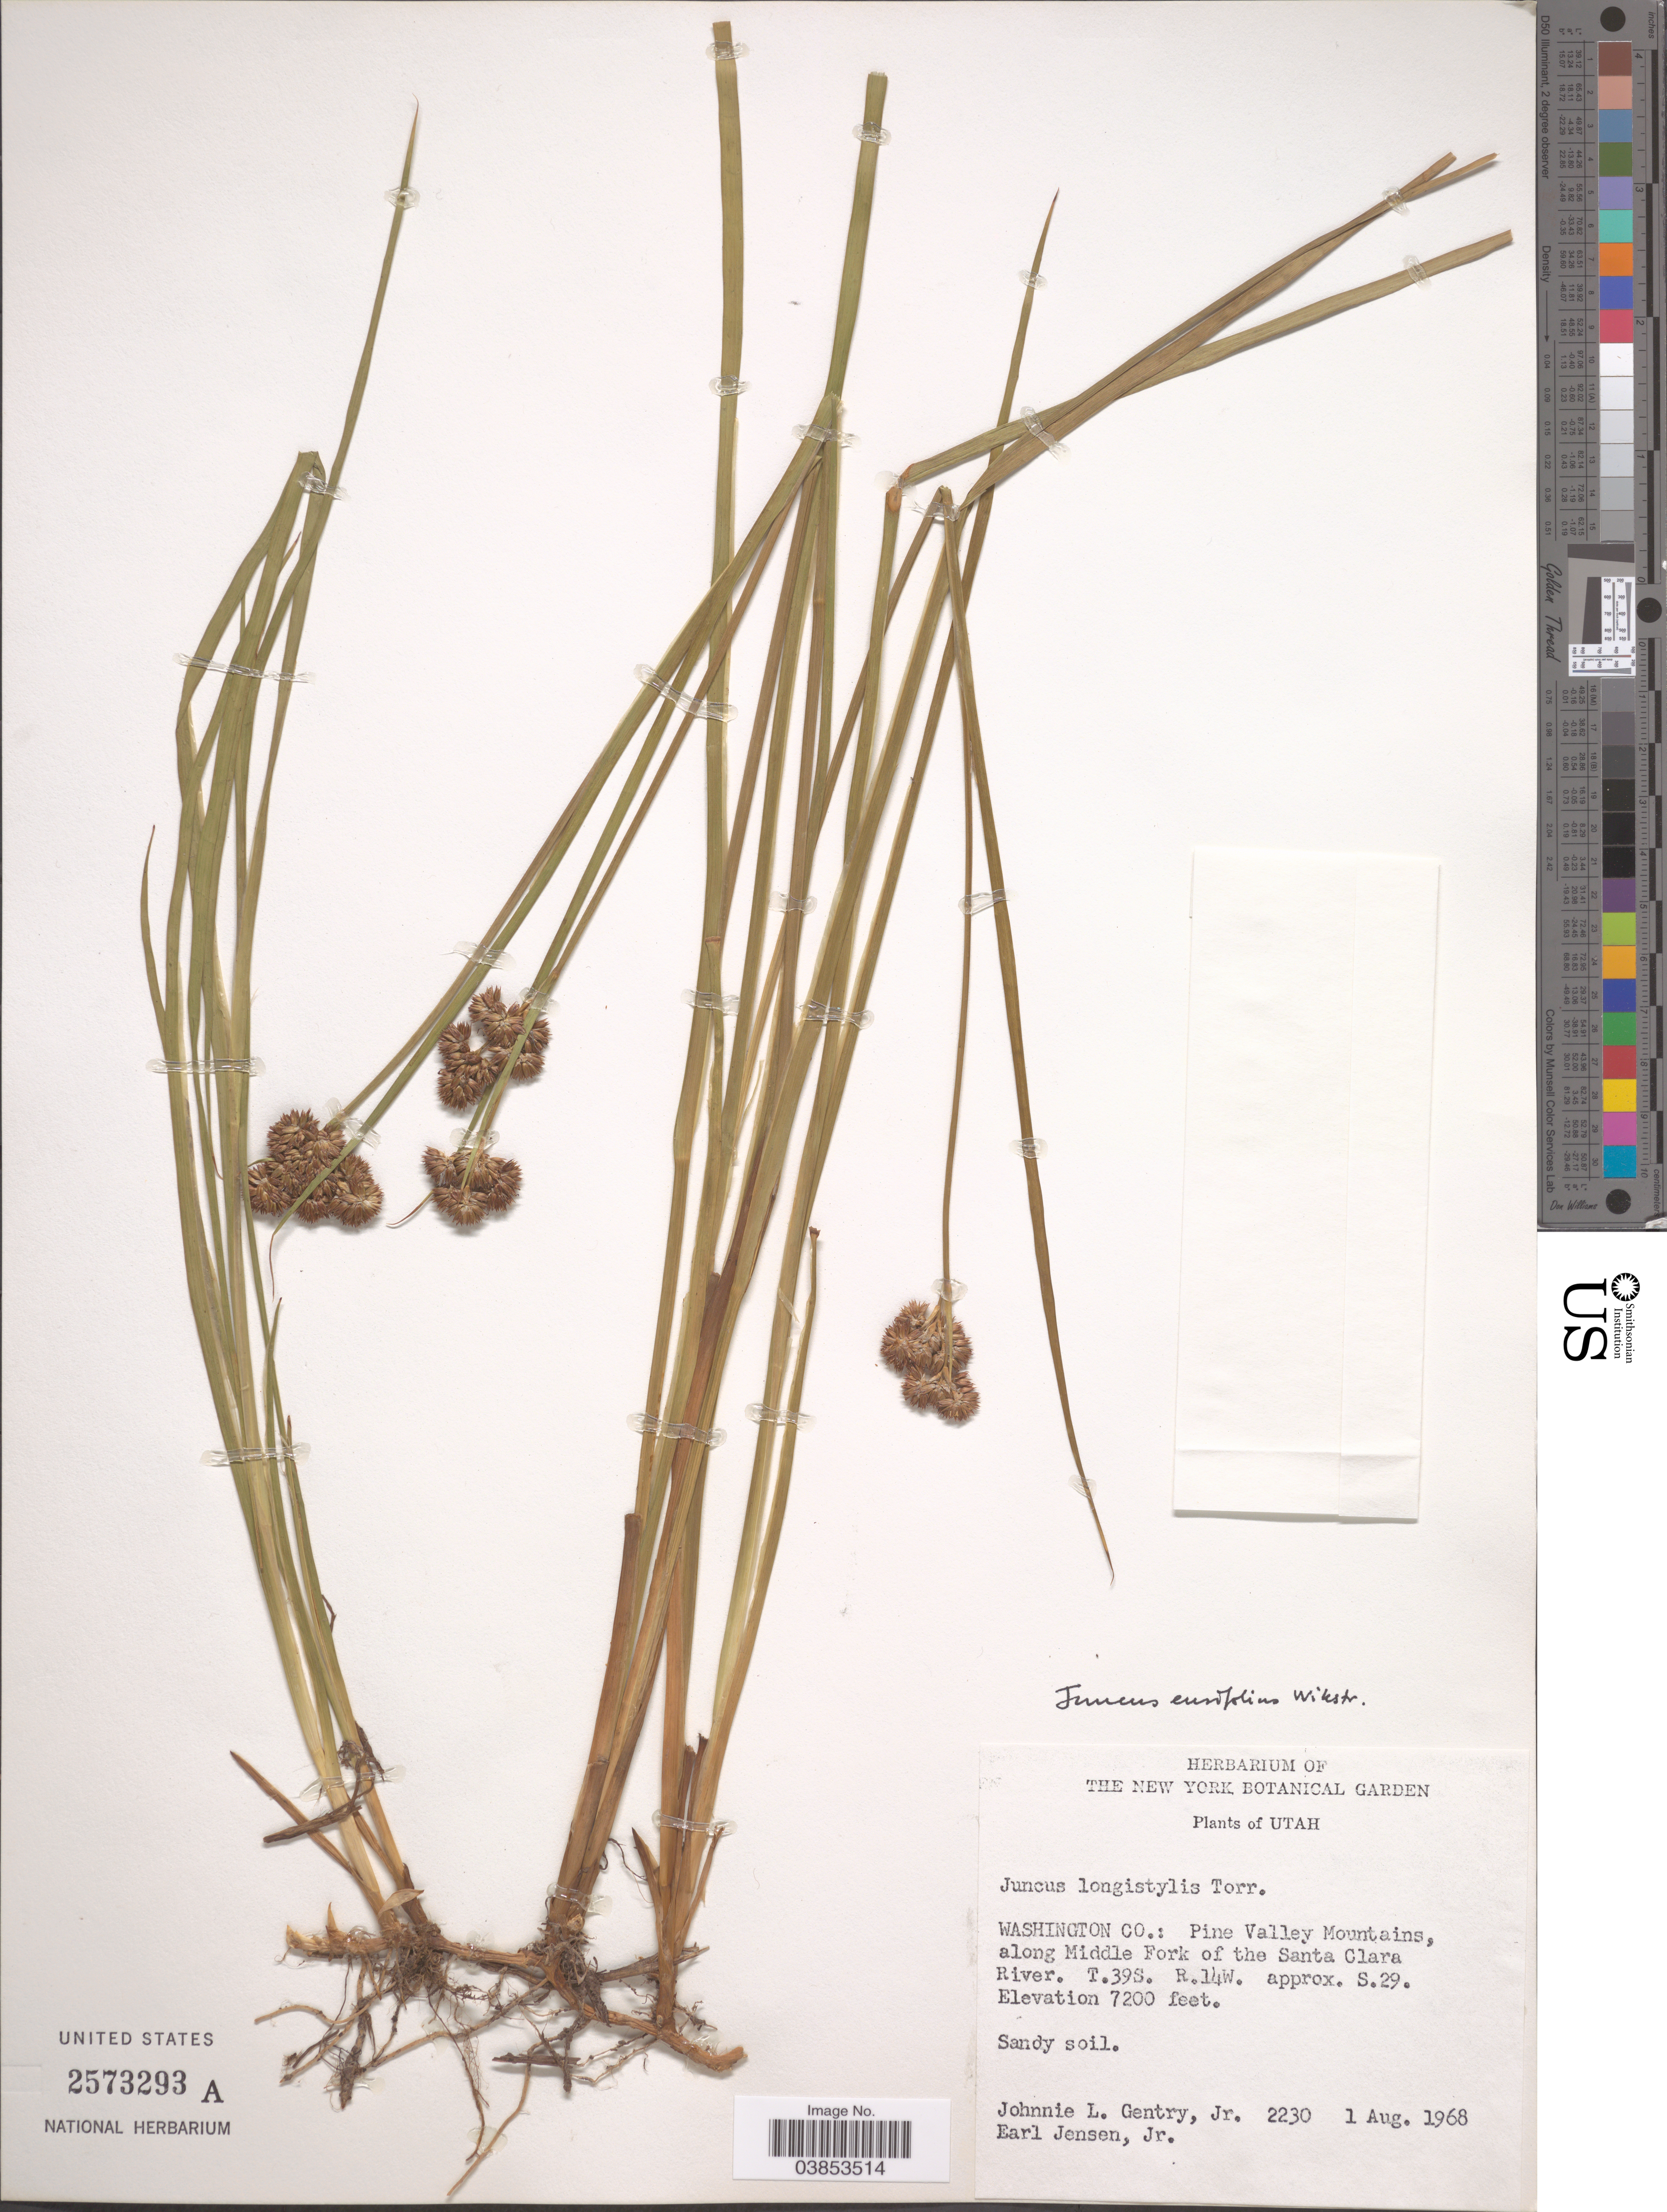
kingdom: Plantae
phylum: Tracheophyta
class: Liliopsida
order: Poales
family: Juncaceae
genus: Juncus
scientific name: Juncus ensifolius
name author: Wikstr.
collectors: J. L. Gentry & E. Jensen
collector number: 2230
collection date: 1968-08-01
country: United States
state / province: Utah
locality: Washington Co.: Pine Valley Mountains, along Middle Fork of the Santa Clara River. T.39s. R.14W. approx. S.29.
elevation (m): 2195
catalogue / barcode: US 2573293A